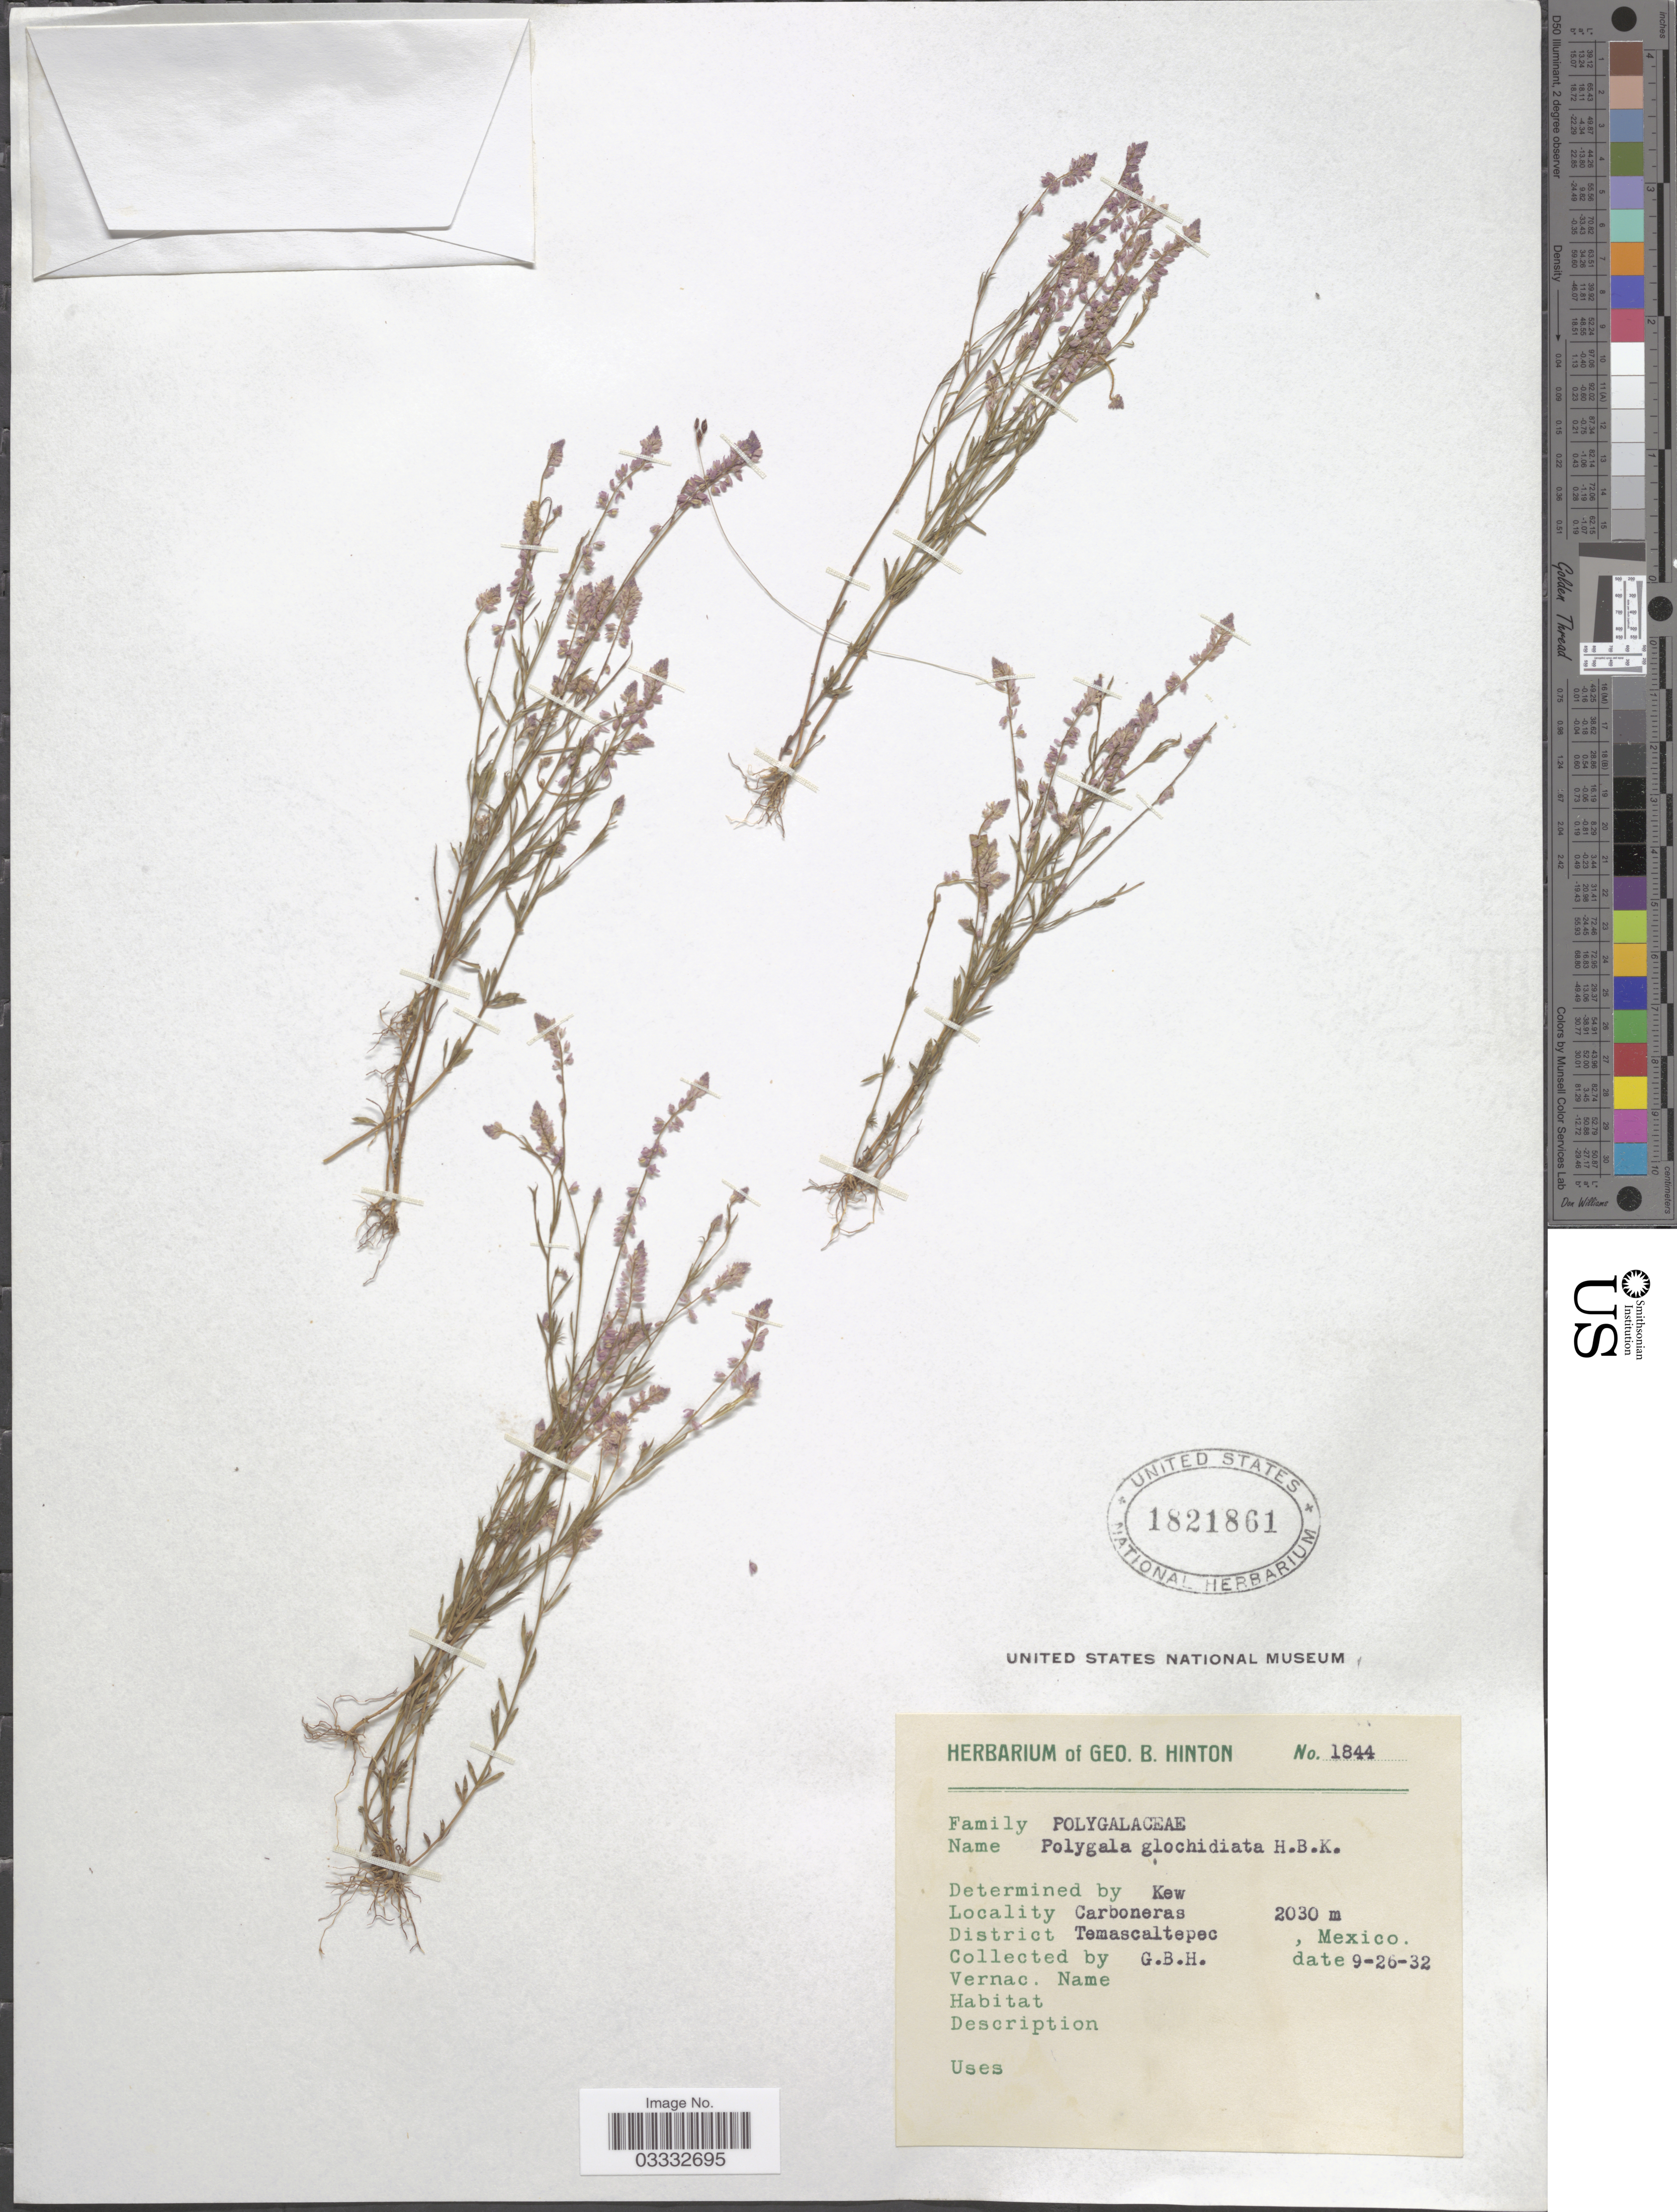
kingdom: Plantae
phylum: Tracheophyta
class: Magnoliopsida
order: Fabales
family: Polygalaceae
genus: Polygala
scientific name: Polygala glochidiata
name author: Kunth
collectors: G. B. Hinton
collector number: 1844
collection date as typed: Transcribed d/m/y: 26/9/32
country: Mexico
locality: Carboneras. District Temascaltepec.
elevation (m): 2030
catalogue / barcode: US 1821861